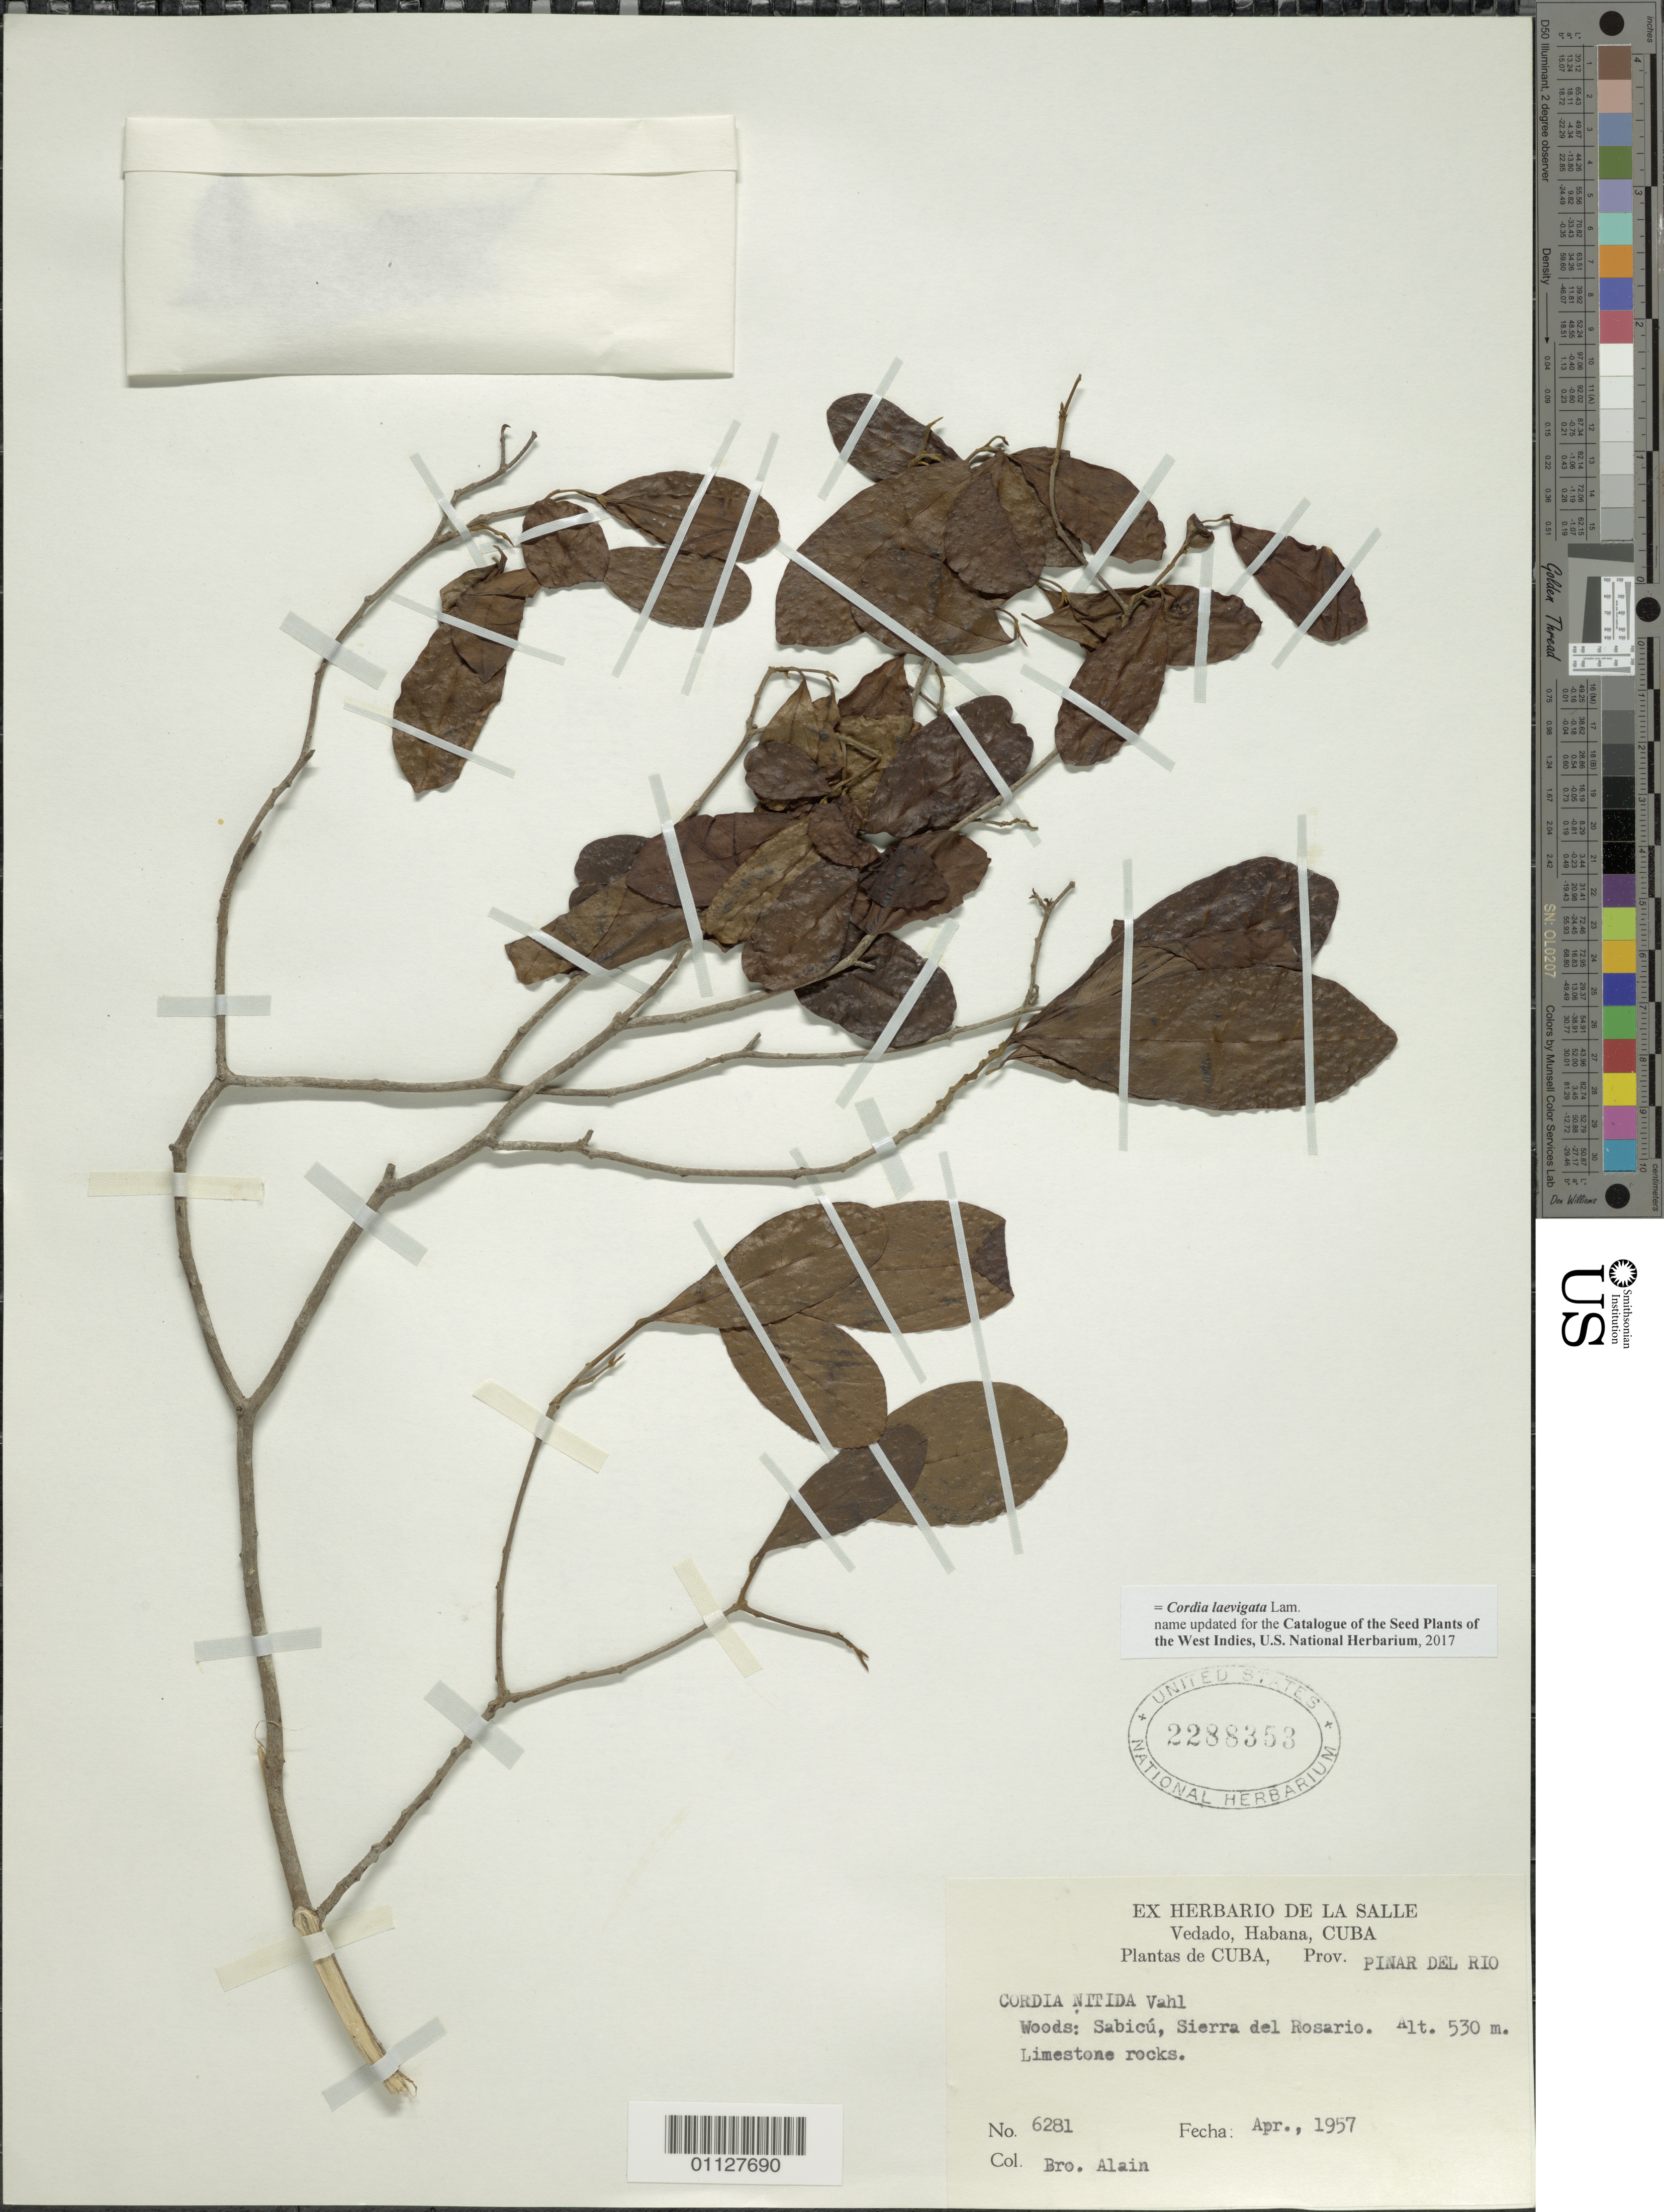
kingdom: Plantae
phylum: Tracheophyta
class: Magnoliopsida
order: Boraginales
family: Cordiaceae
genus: Cordia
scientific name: Cordia laevigata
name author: Lam.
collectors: A. H. Liogier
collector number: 6281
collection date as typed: Apr 1957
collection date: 1957-04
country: Cuba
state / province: Pinar del Rio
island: Cuba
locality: Woods: Sabicu, Sierra del Rosario Limestone rocks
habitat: Woods; limestone rocks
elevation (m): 530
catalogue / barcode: US 2288353